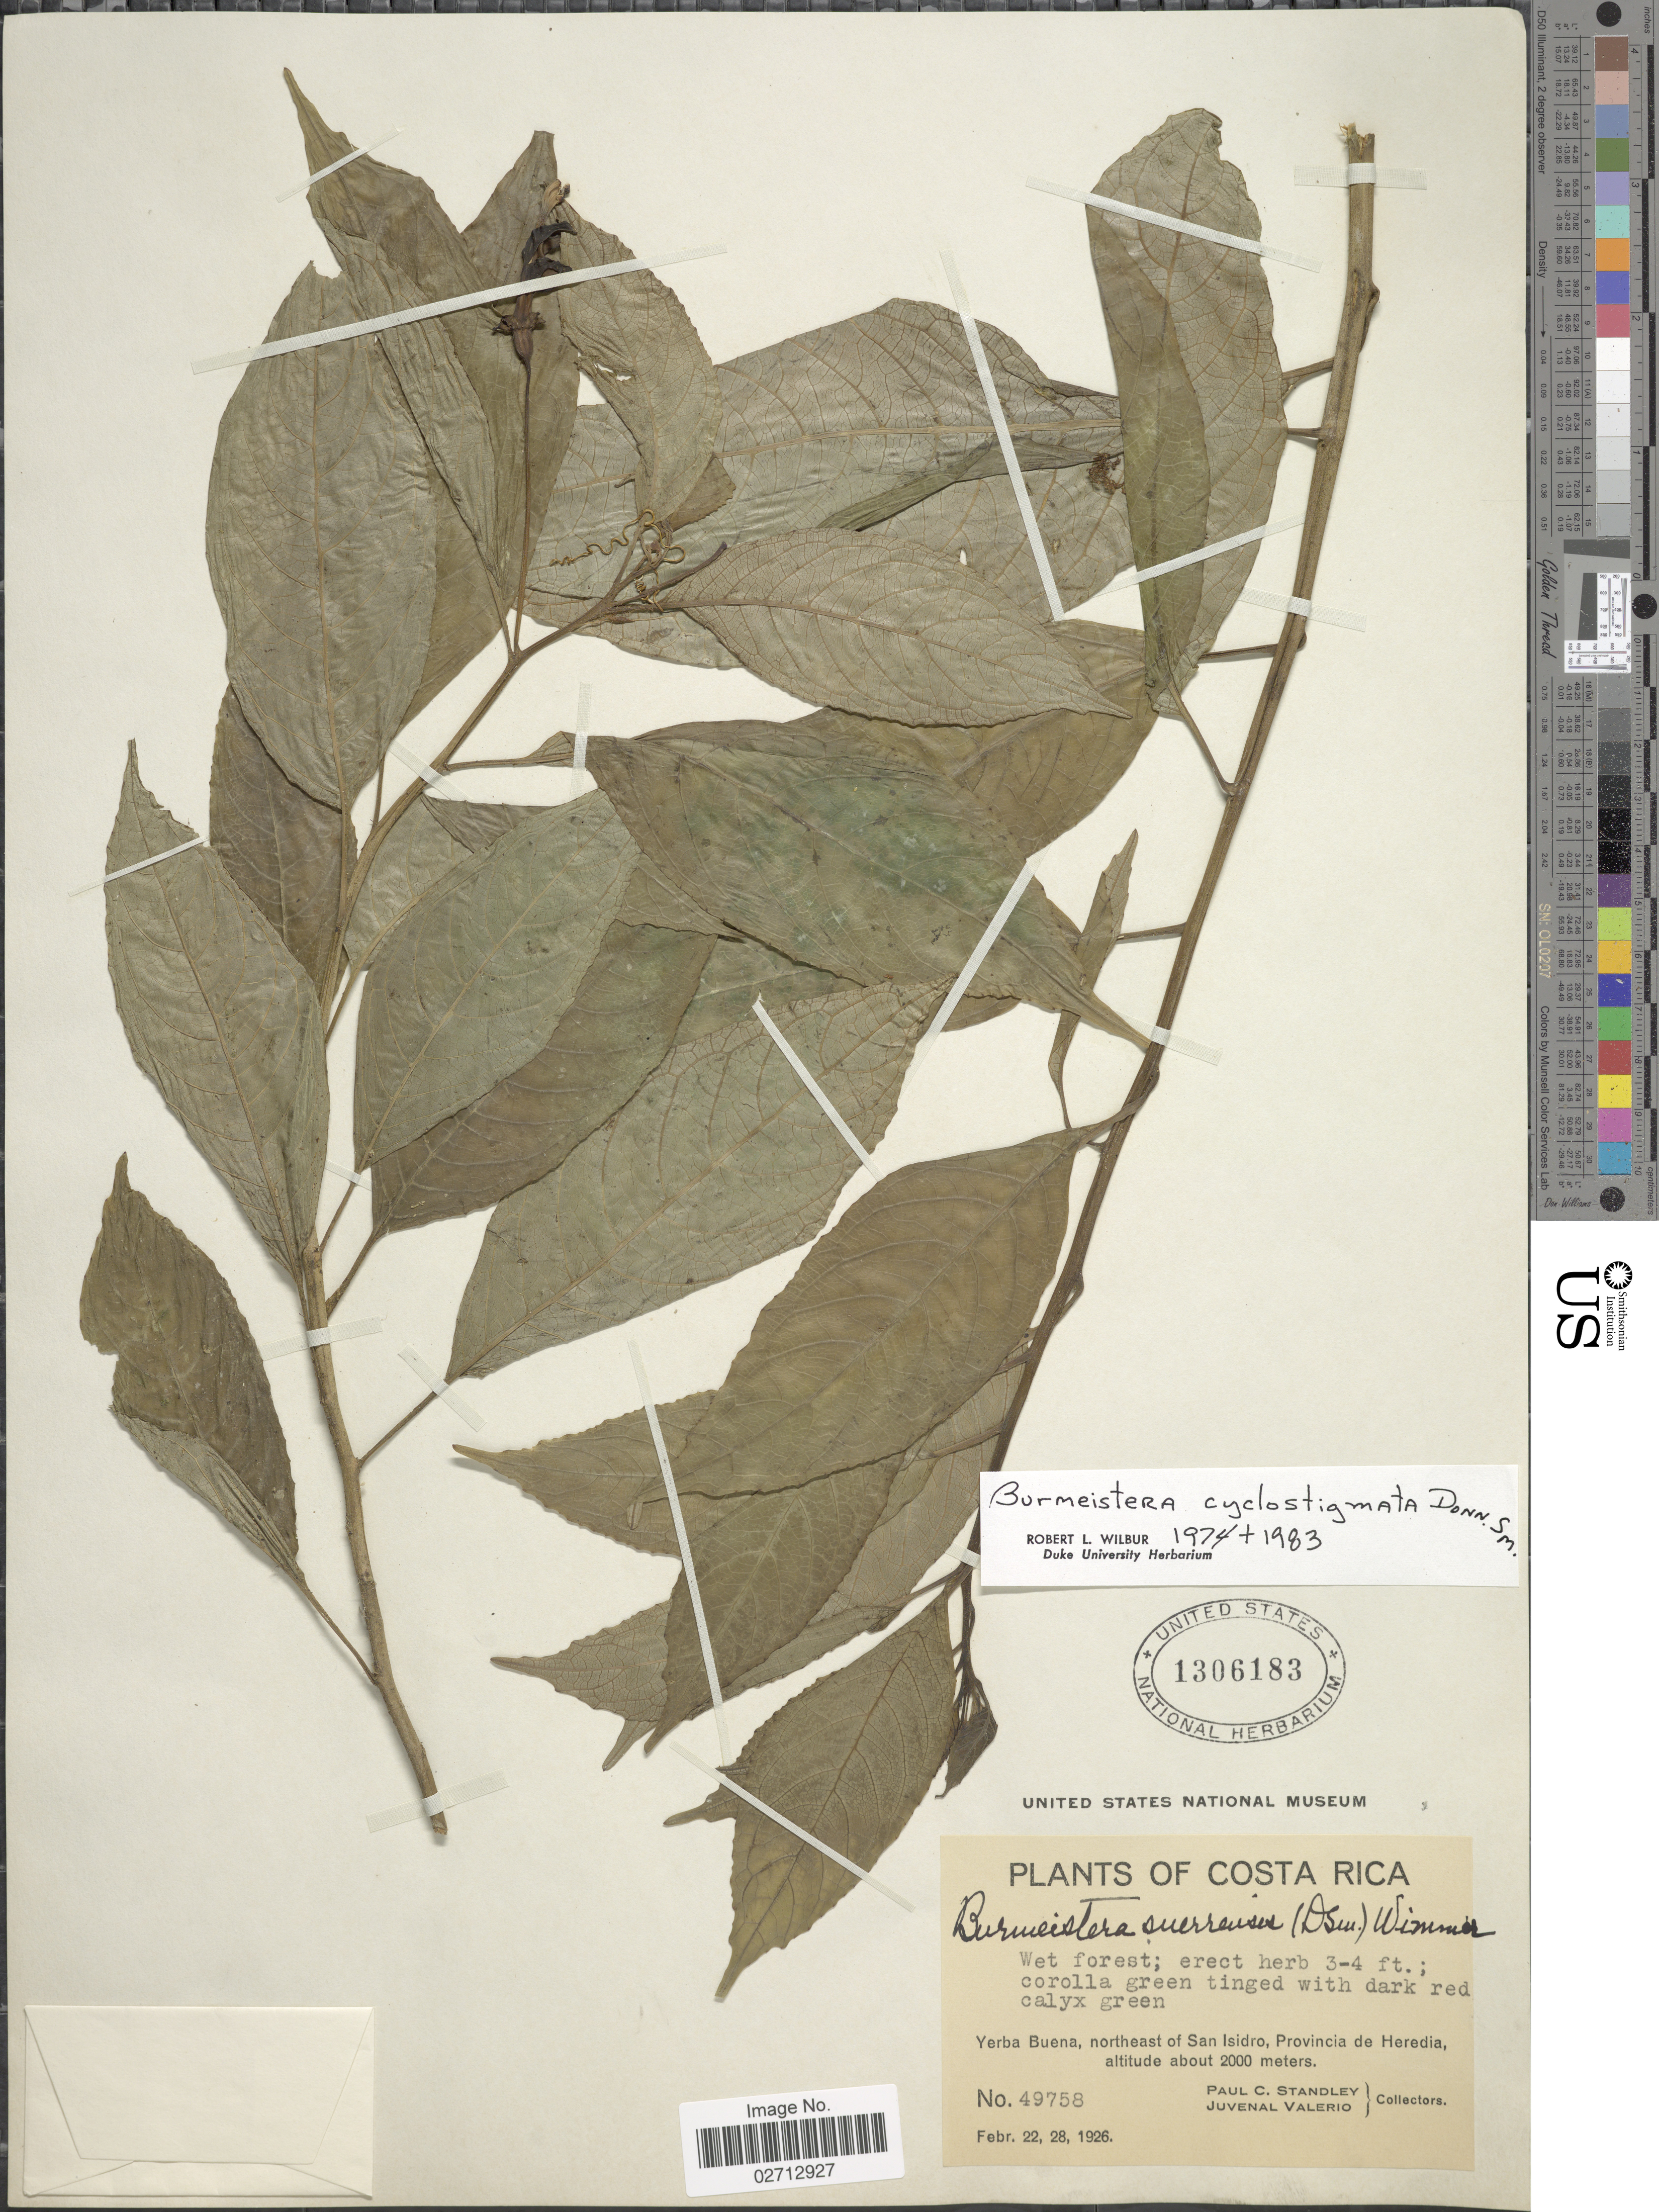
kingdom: Plantae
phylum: Tracheophyta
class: Magnoliopsida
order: Asterales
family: Campanulaceae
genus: Burmeistera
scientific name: Burmeistera cyclostigmata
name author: Donn. Sm.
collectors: P. C. Standley & J. Valerio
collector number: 49758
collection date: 1926-02-22/1926-02-28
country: Costa Rica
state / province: Heredia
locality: Yerba Buena, northeast of San Isidro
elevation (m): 2000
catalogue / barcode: US 1306183